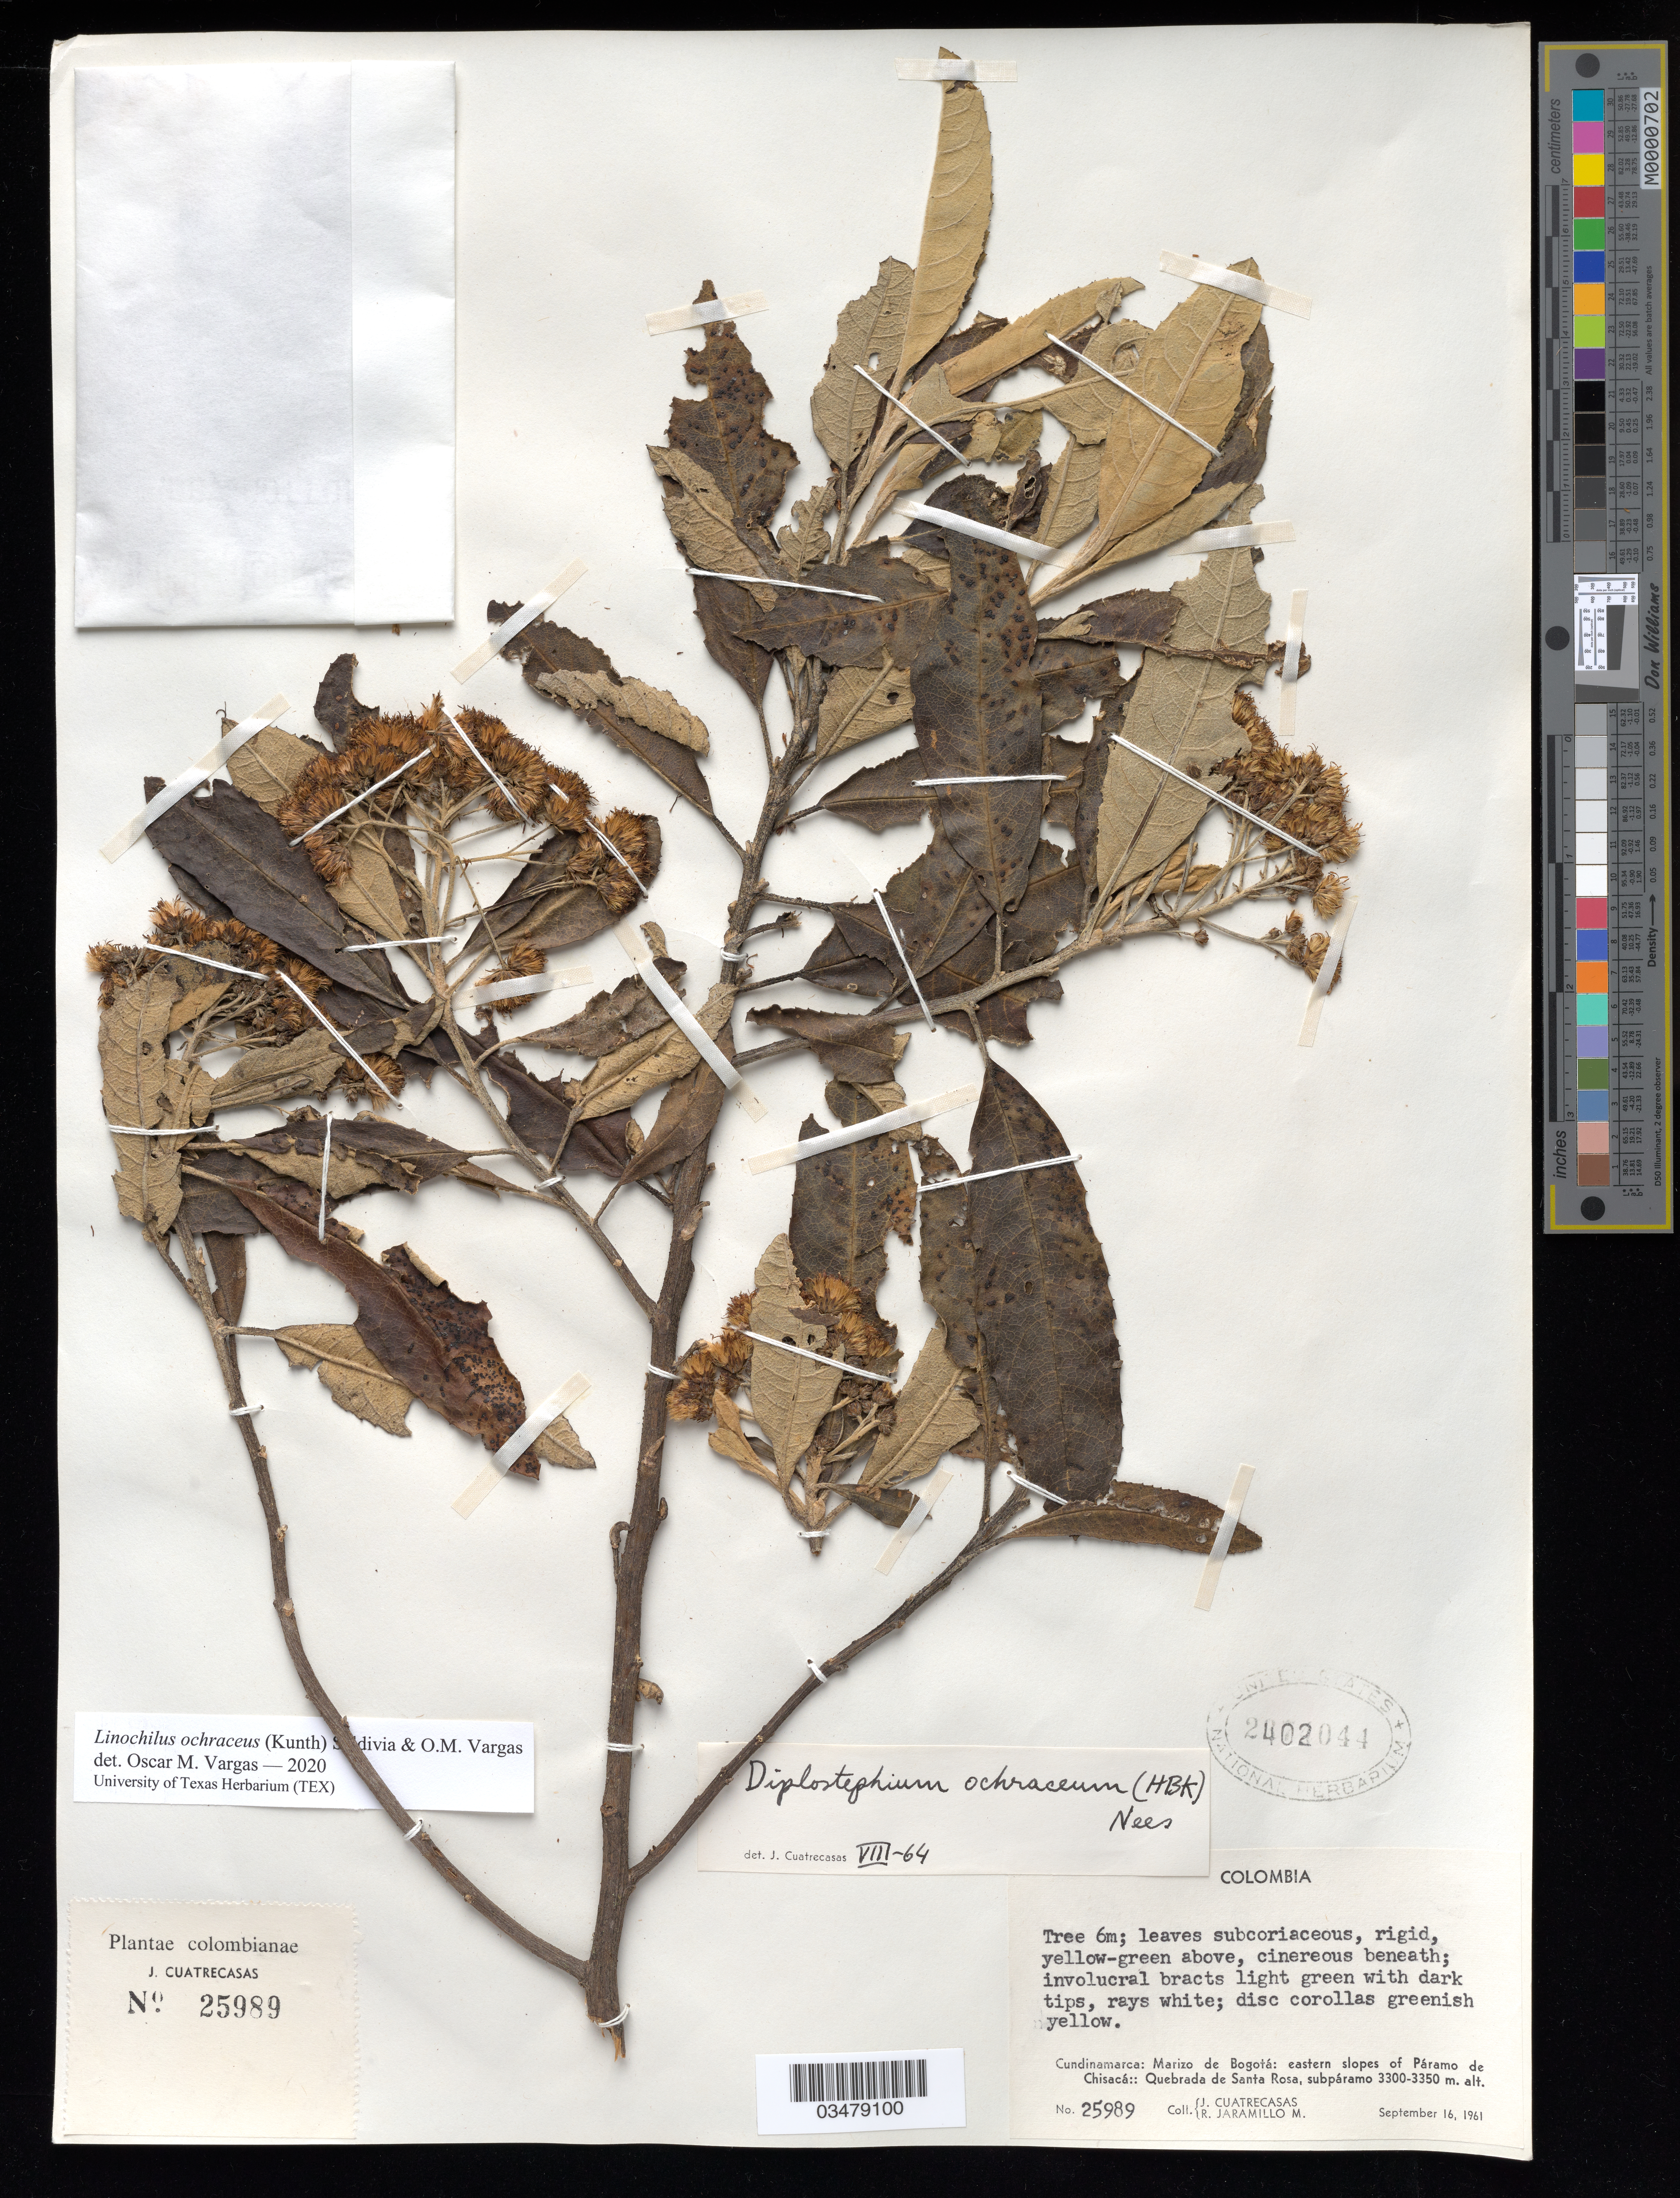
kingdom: Plantae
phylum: Tracheophyta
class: Magnoliopsida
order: Asterales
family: Asteraceae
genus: Linochilus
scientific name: Linochilus ochraceus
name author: (Kunth) Saldivia & O.M. Vargas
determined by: Vargas, Oscar M.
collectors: J. Cuatrecasas & R. Jaramillo M.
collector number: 25989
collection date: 1961-09-16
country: Colombia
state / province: Cundinamarca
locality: Macizo de Bogotá: eastern slopes of Páramo de Chisacá, Quebrada de Santa Rosa.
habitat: Subparamo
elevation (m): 3300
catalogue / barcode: US 2402044